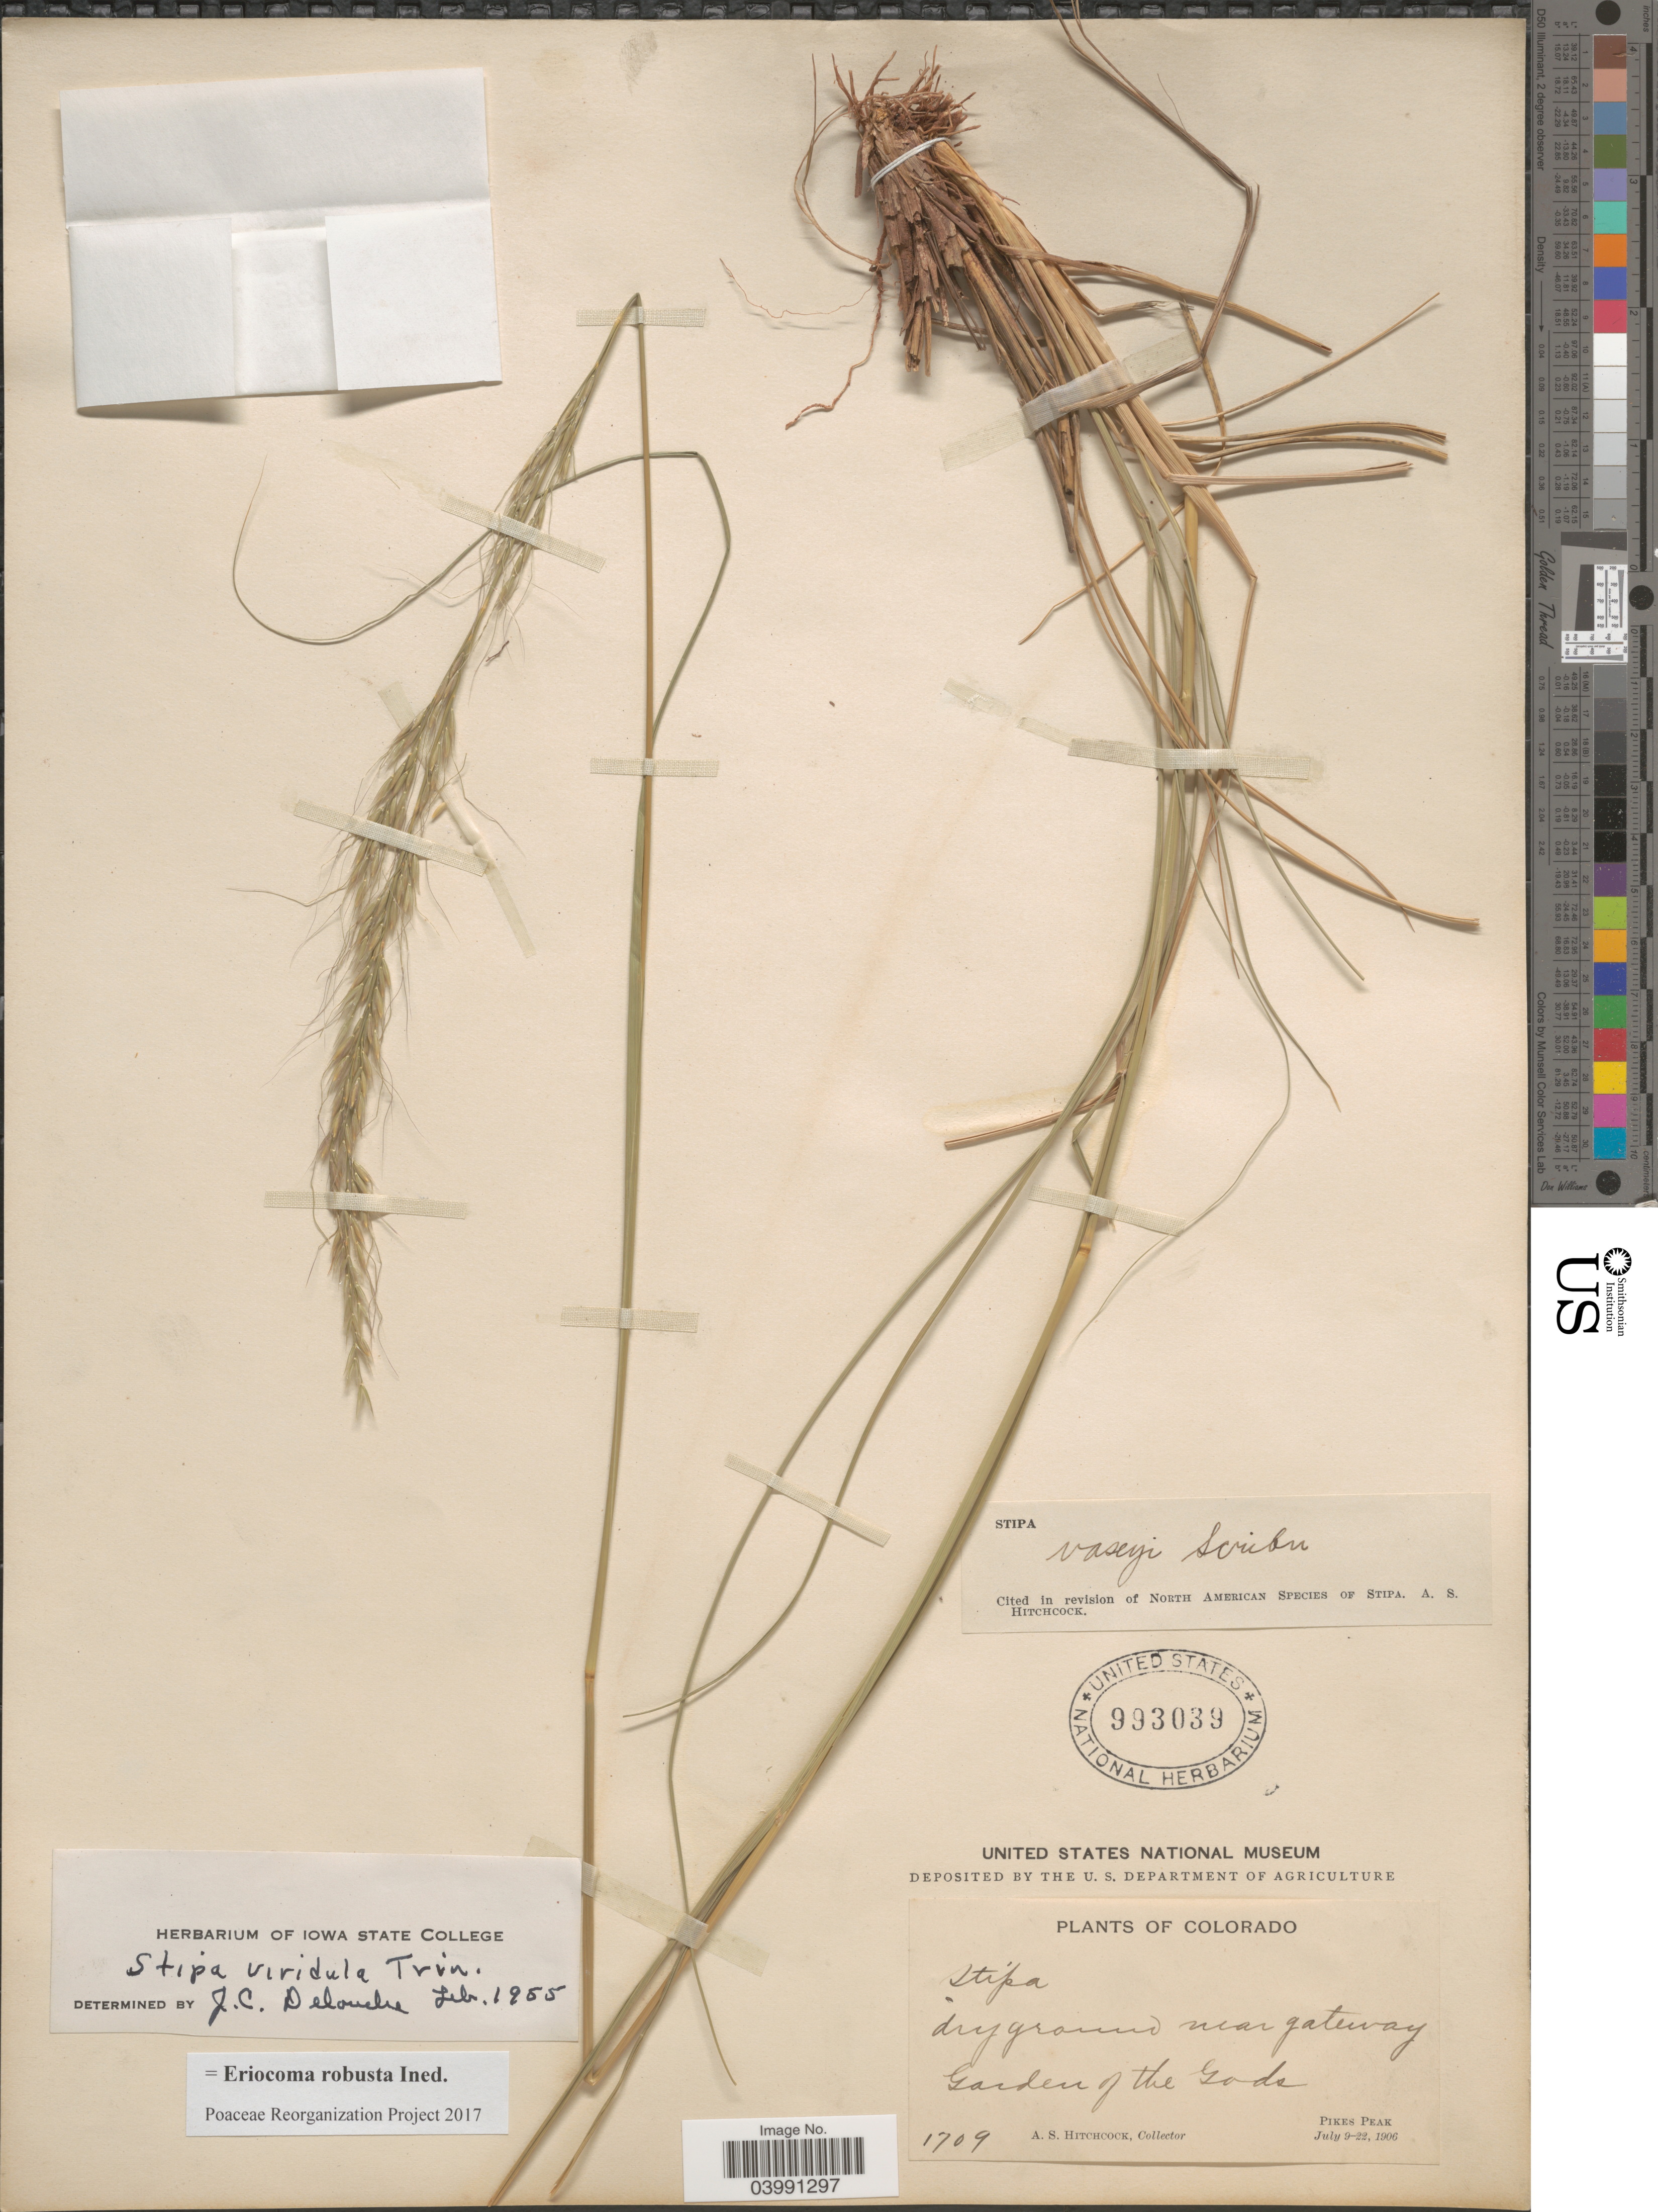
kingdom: Plantae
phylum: Tracheophyta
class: Liliopsida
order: Poales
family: Poaceae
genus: Eriocoma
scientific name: Eriocoma robusta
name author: (Vasey) Romasch.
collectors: A. S. Hitchcock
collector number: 1709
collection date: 1906-07-09/1906-07-22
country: United States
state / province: Colorado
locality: Garden of the Gods. Pikes Peak.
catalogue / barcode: US 993039